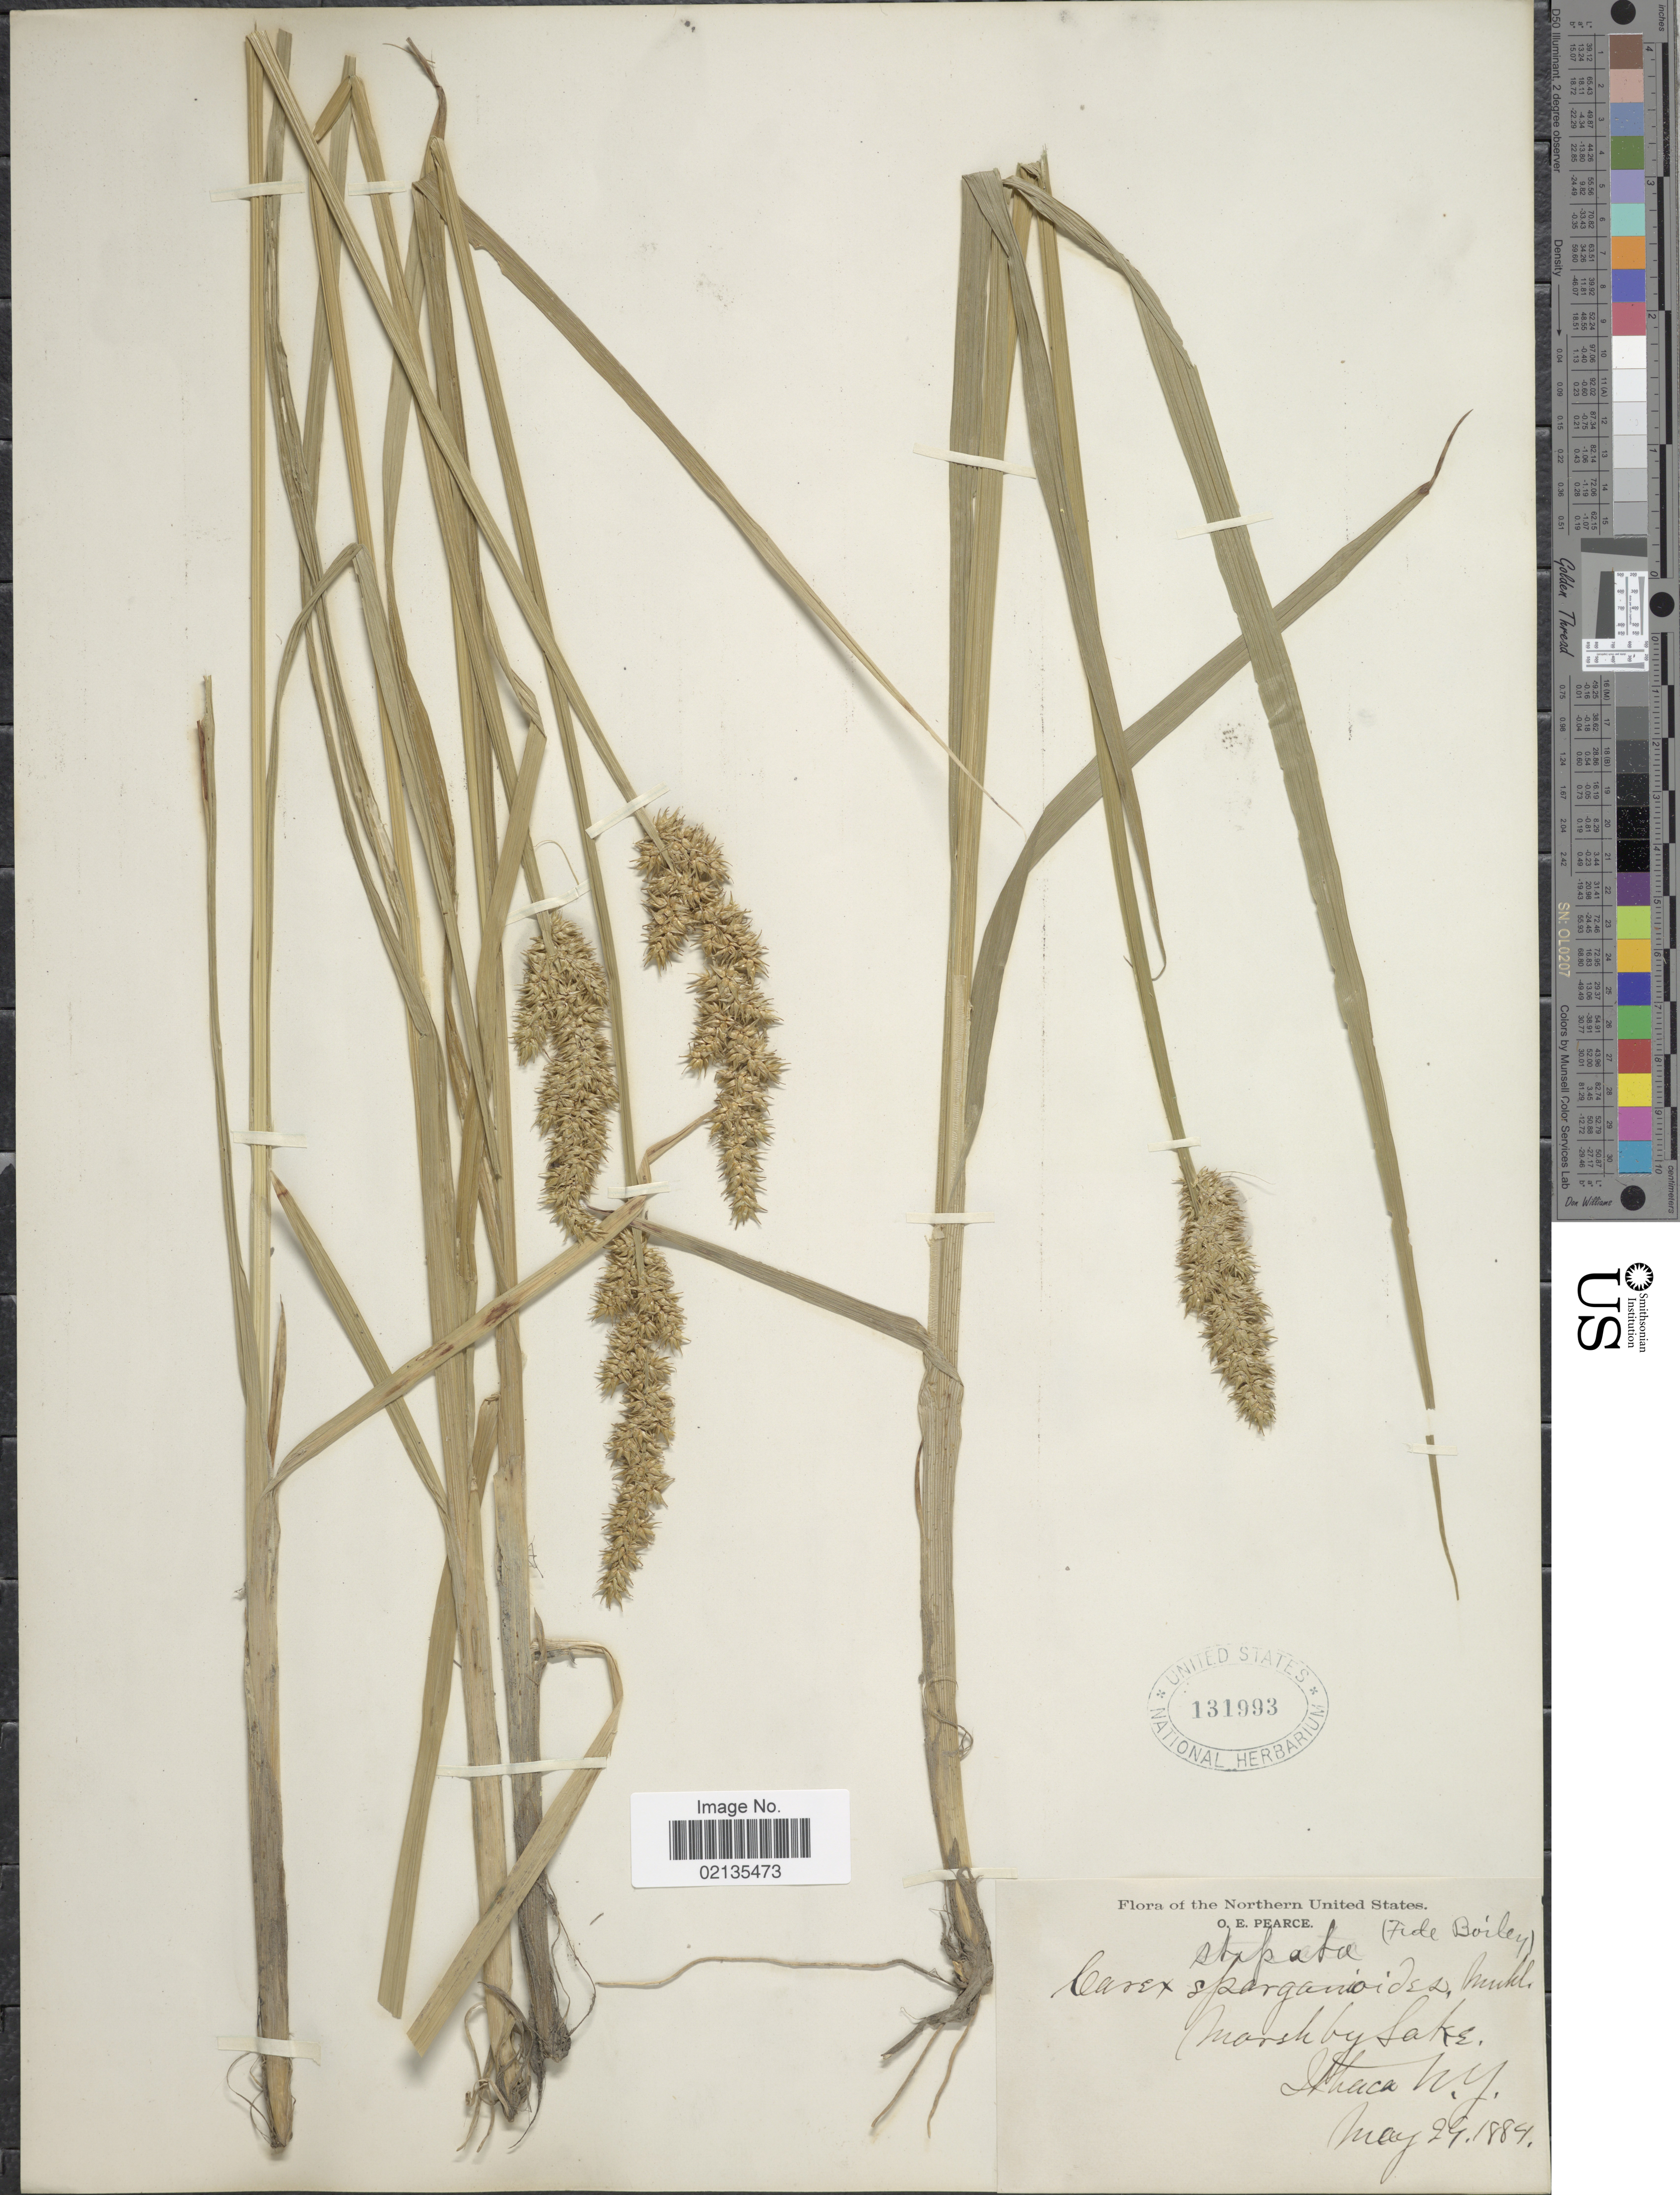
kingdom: Plantae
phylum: Tracheophyta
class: Liliopsida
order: Poales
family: Cyperaceae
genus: Carex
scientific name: Carex stipata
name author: Muhl. ex Willd.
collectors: O. E. Pearce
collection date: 1884-05-29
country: United States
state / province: New York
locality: Northern United States, marsh by lake, Ithaca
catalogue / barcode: US 131993